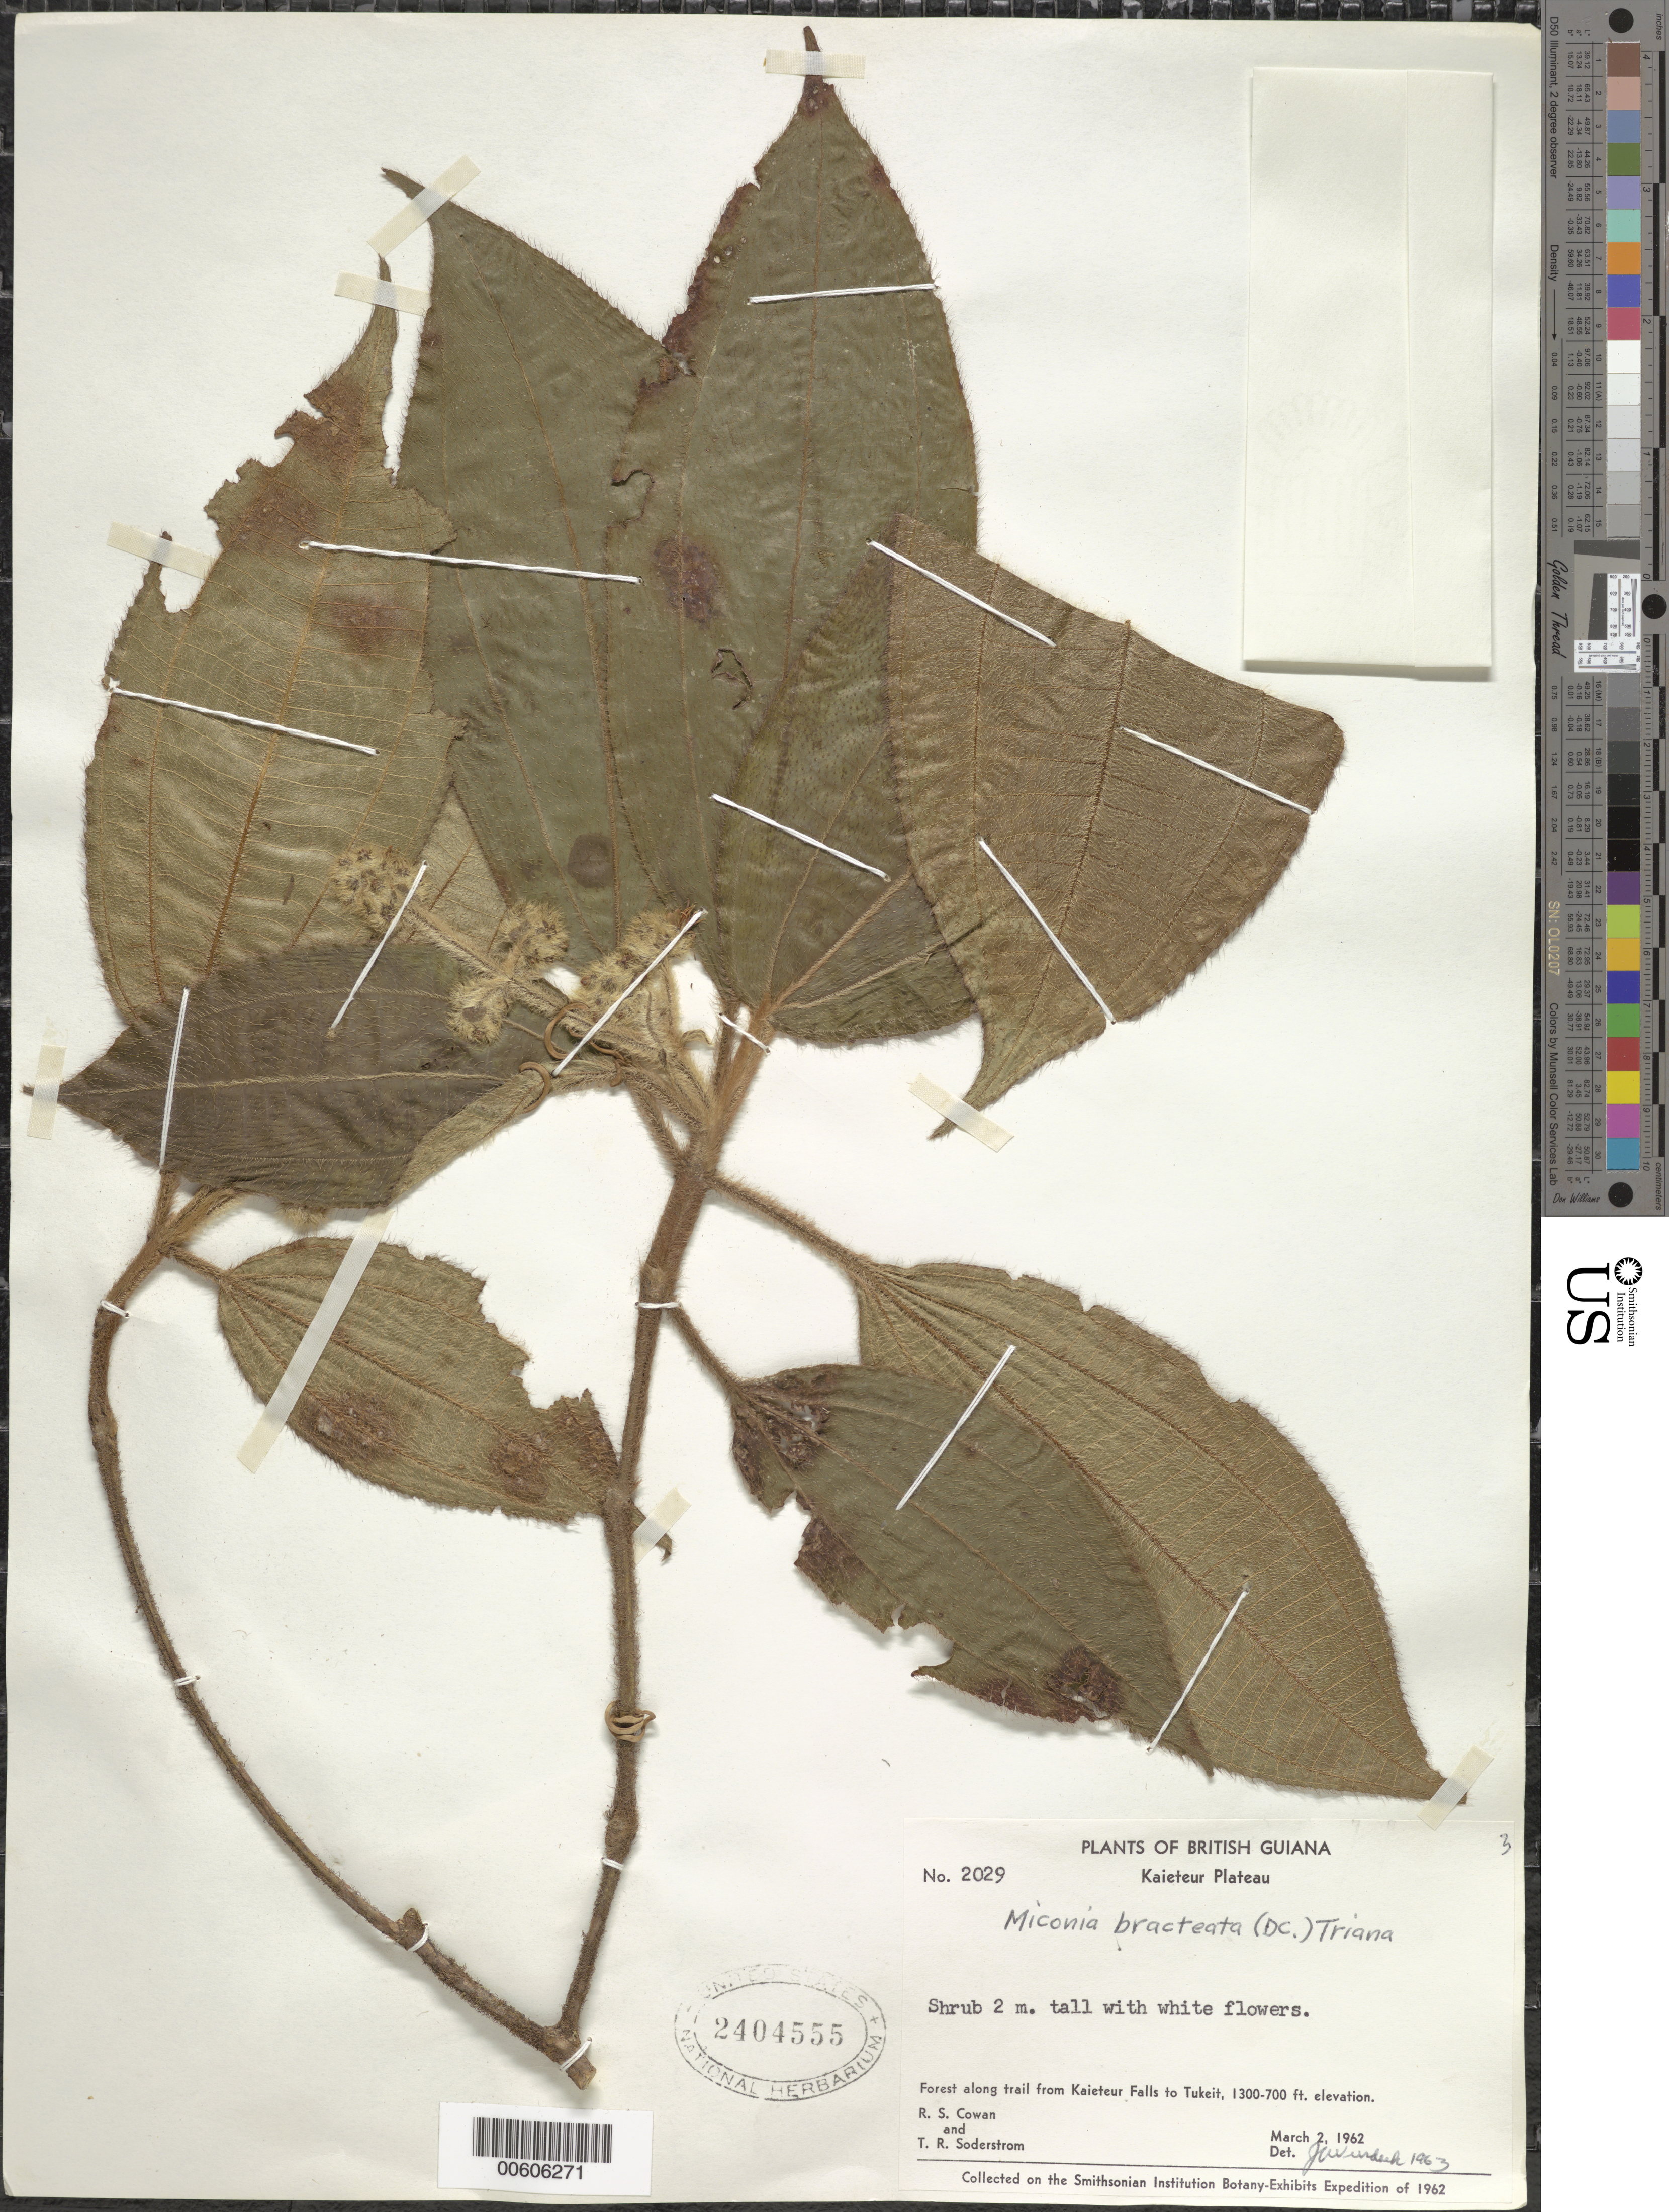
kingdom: Plantae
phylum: Tracheophyta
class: Magnoliopsida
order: Myrtales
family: Melastomataceae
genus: Miconia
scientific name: Miconia bracteata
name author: (DC.) Triana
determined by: Wurdack, John J., (US), US (UNITED STATES)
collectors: R. S. Cowan & T. R. Soderstrom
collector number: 2029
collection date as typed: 2-Mar-62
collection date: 1962-03-02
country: Guyana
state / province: Potaro-Siparuni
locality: Kaieteur Plateau, trail from Kaieteur Plateau to Tukeit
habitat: Forest along trail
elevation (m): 213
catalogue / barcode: US 2404555